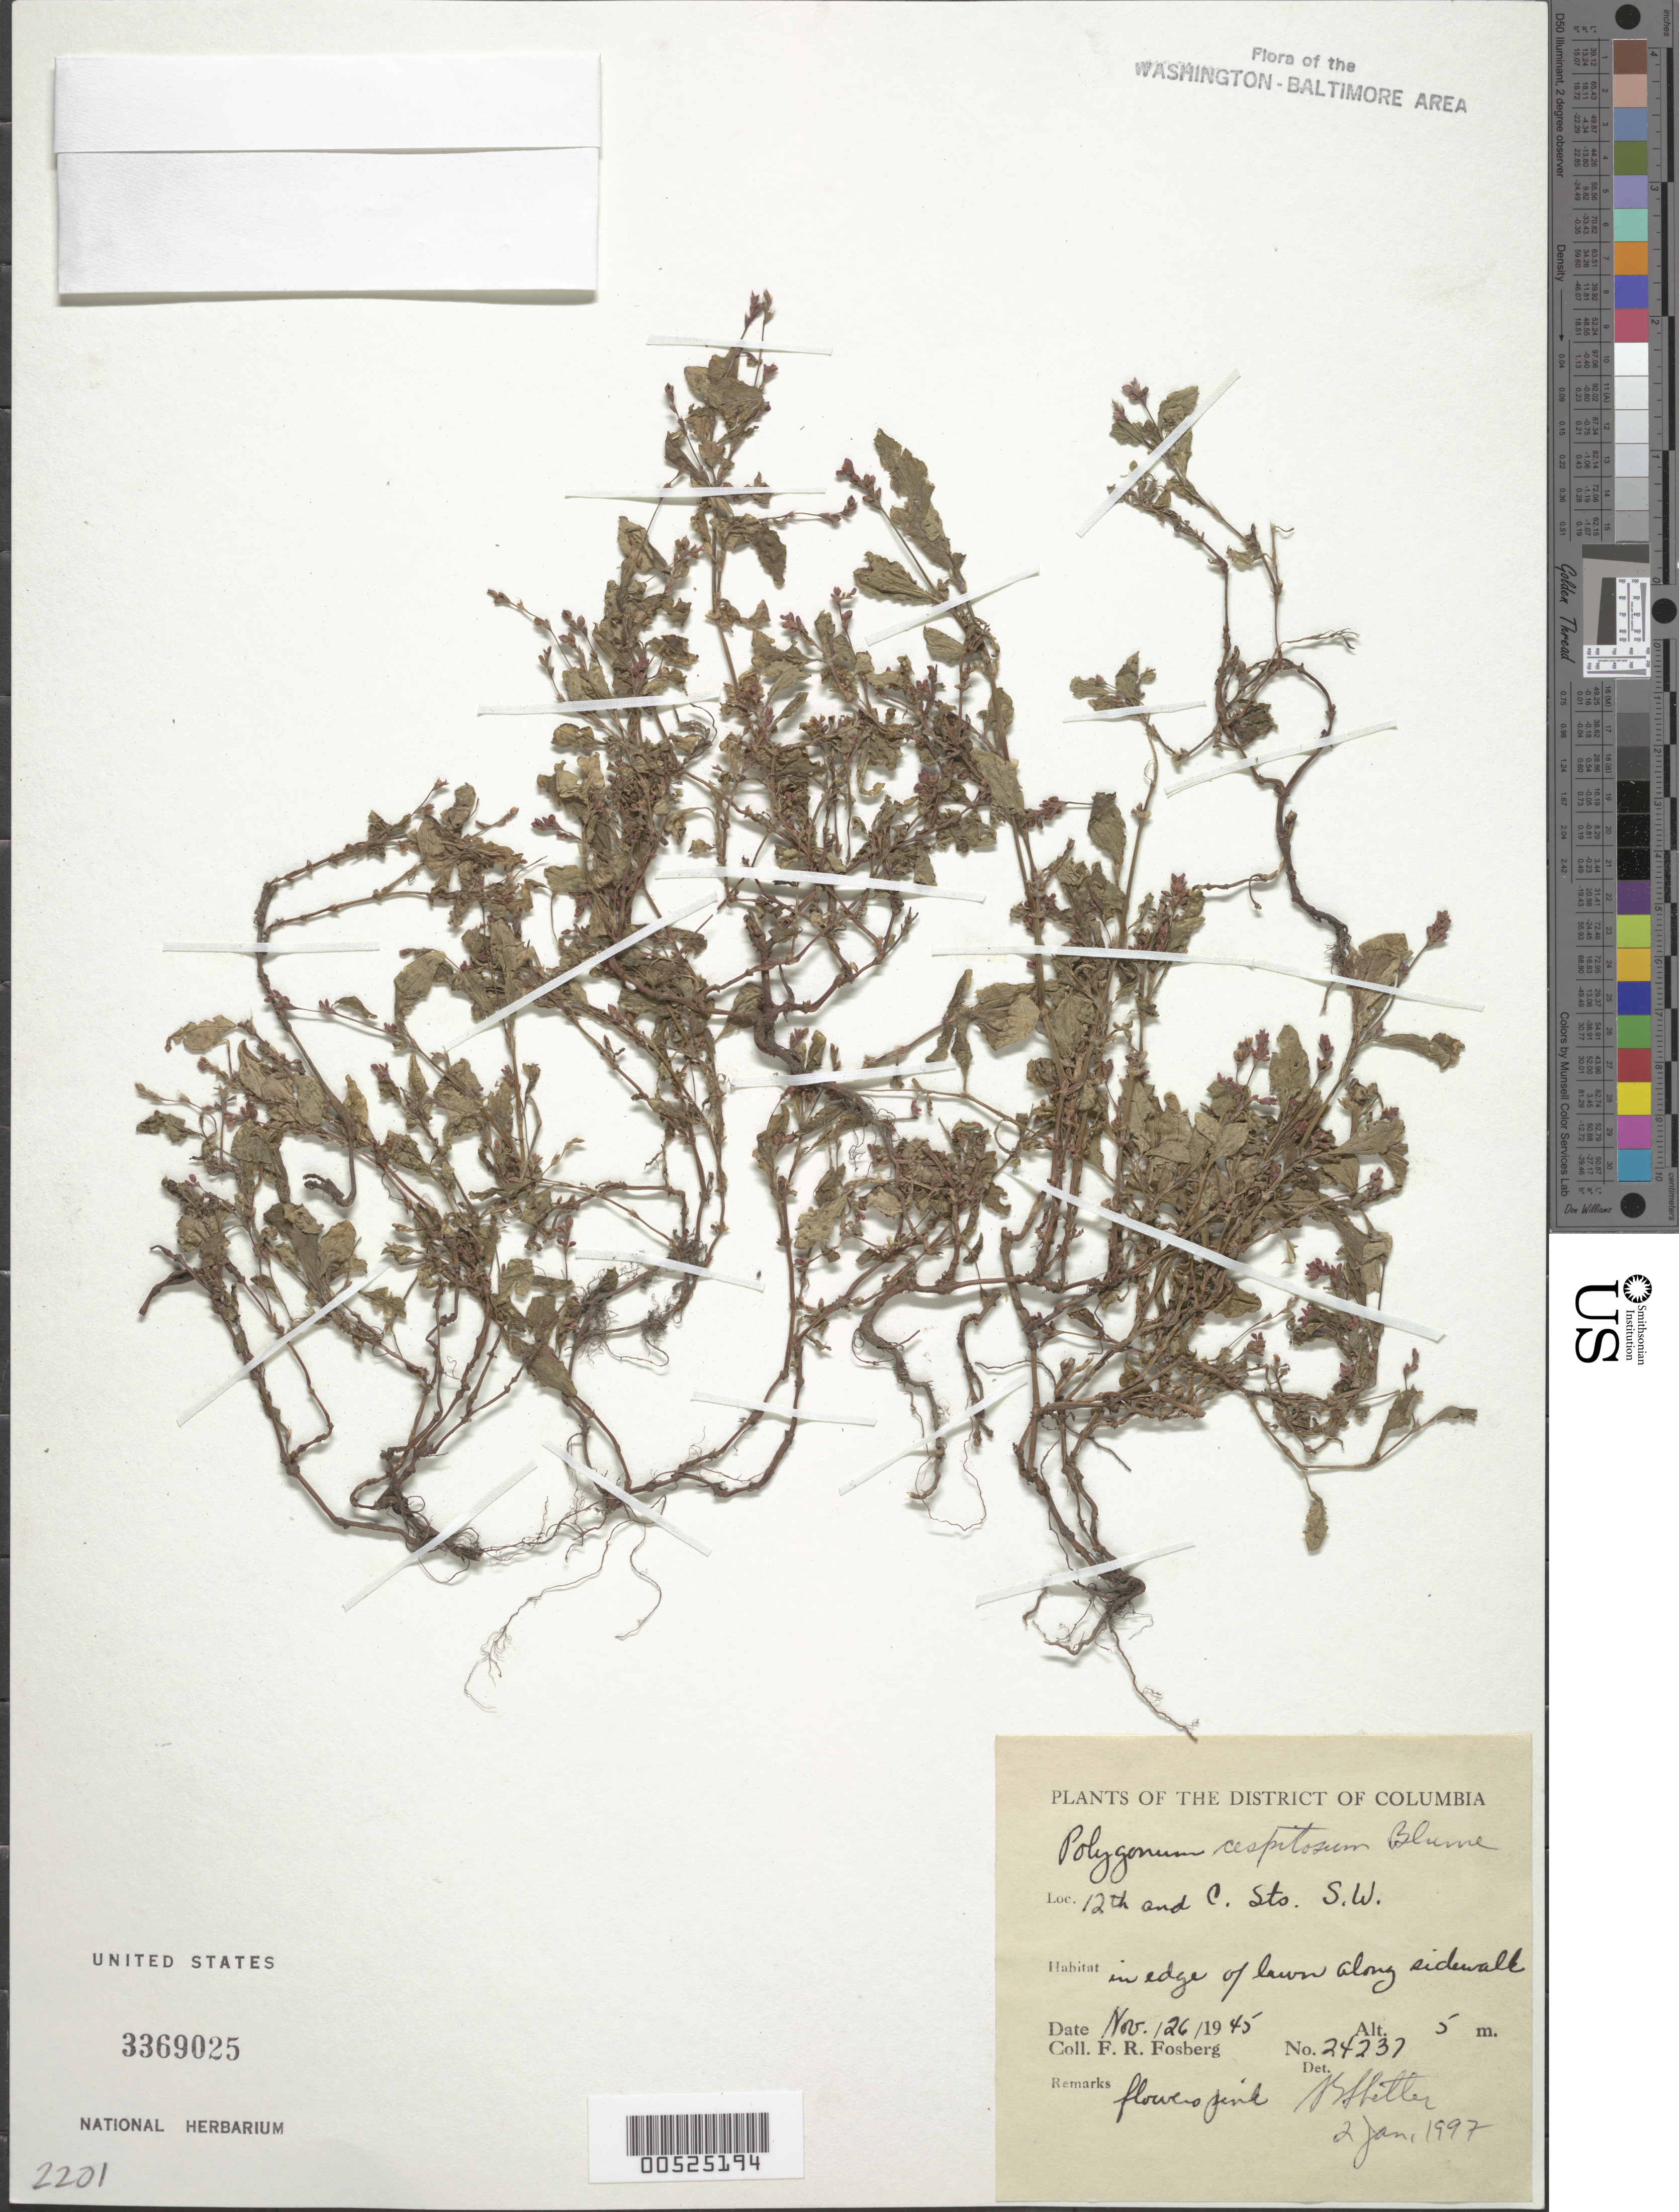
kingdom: Plantae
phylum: Tracheophyta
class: Magnoliopsida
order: Caryophyllales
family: Polygonaceae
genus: Persicaria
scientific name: Persicaria longiseta (Bruijn) Kitag.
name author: (Bruijn &) Kitag.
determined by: Atha, D. E.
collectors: F. R. Fosberg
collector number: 24237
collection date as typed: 26 Nov 1945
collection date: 1945-11-26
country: United States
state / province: District of Columbia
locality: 12th and C St. SW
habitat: In edge of lawn along sidewalk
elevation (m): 5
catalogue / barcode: US 3369025